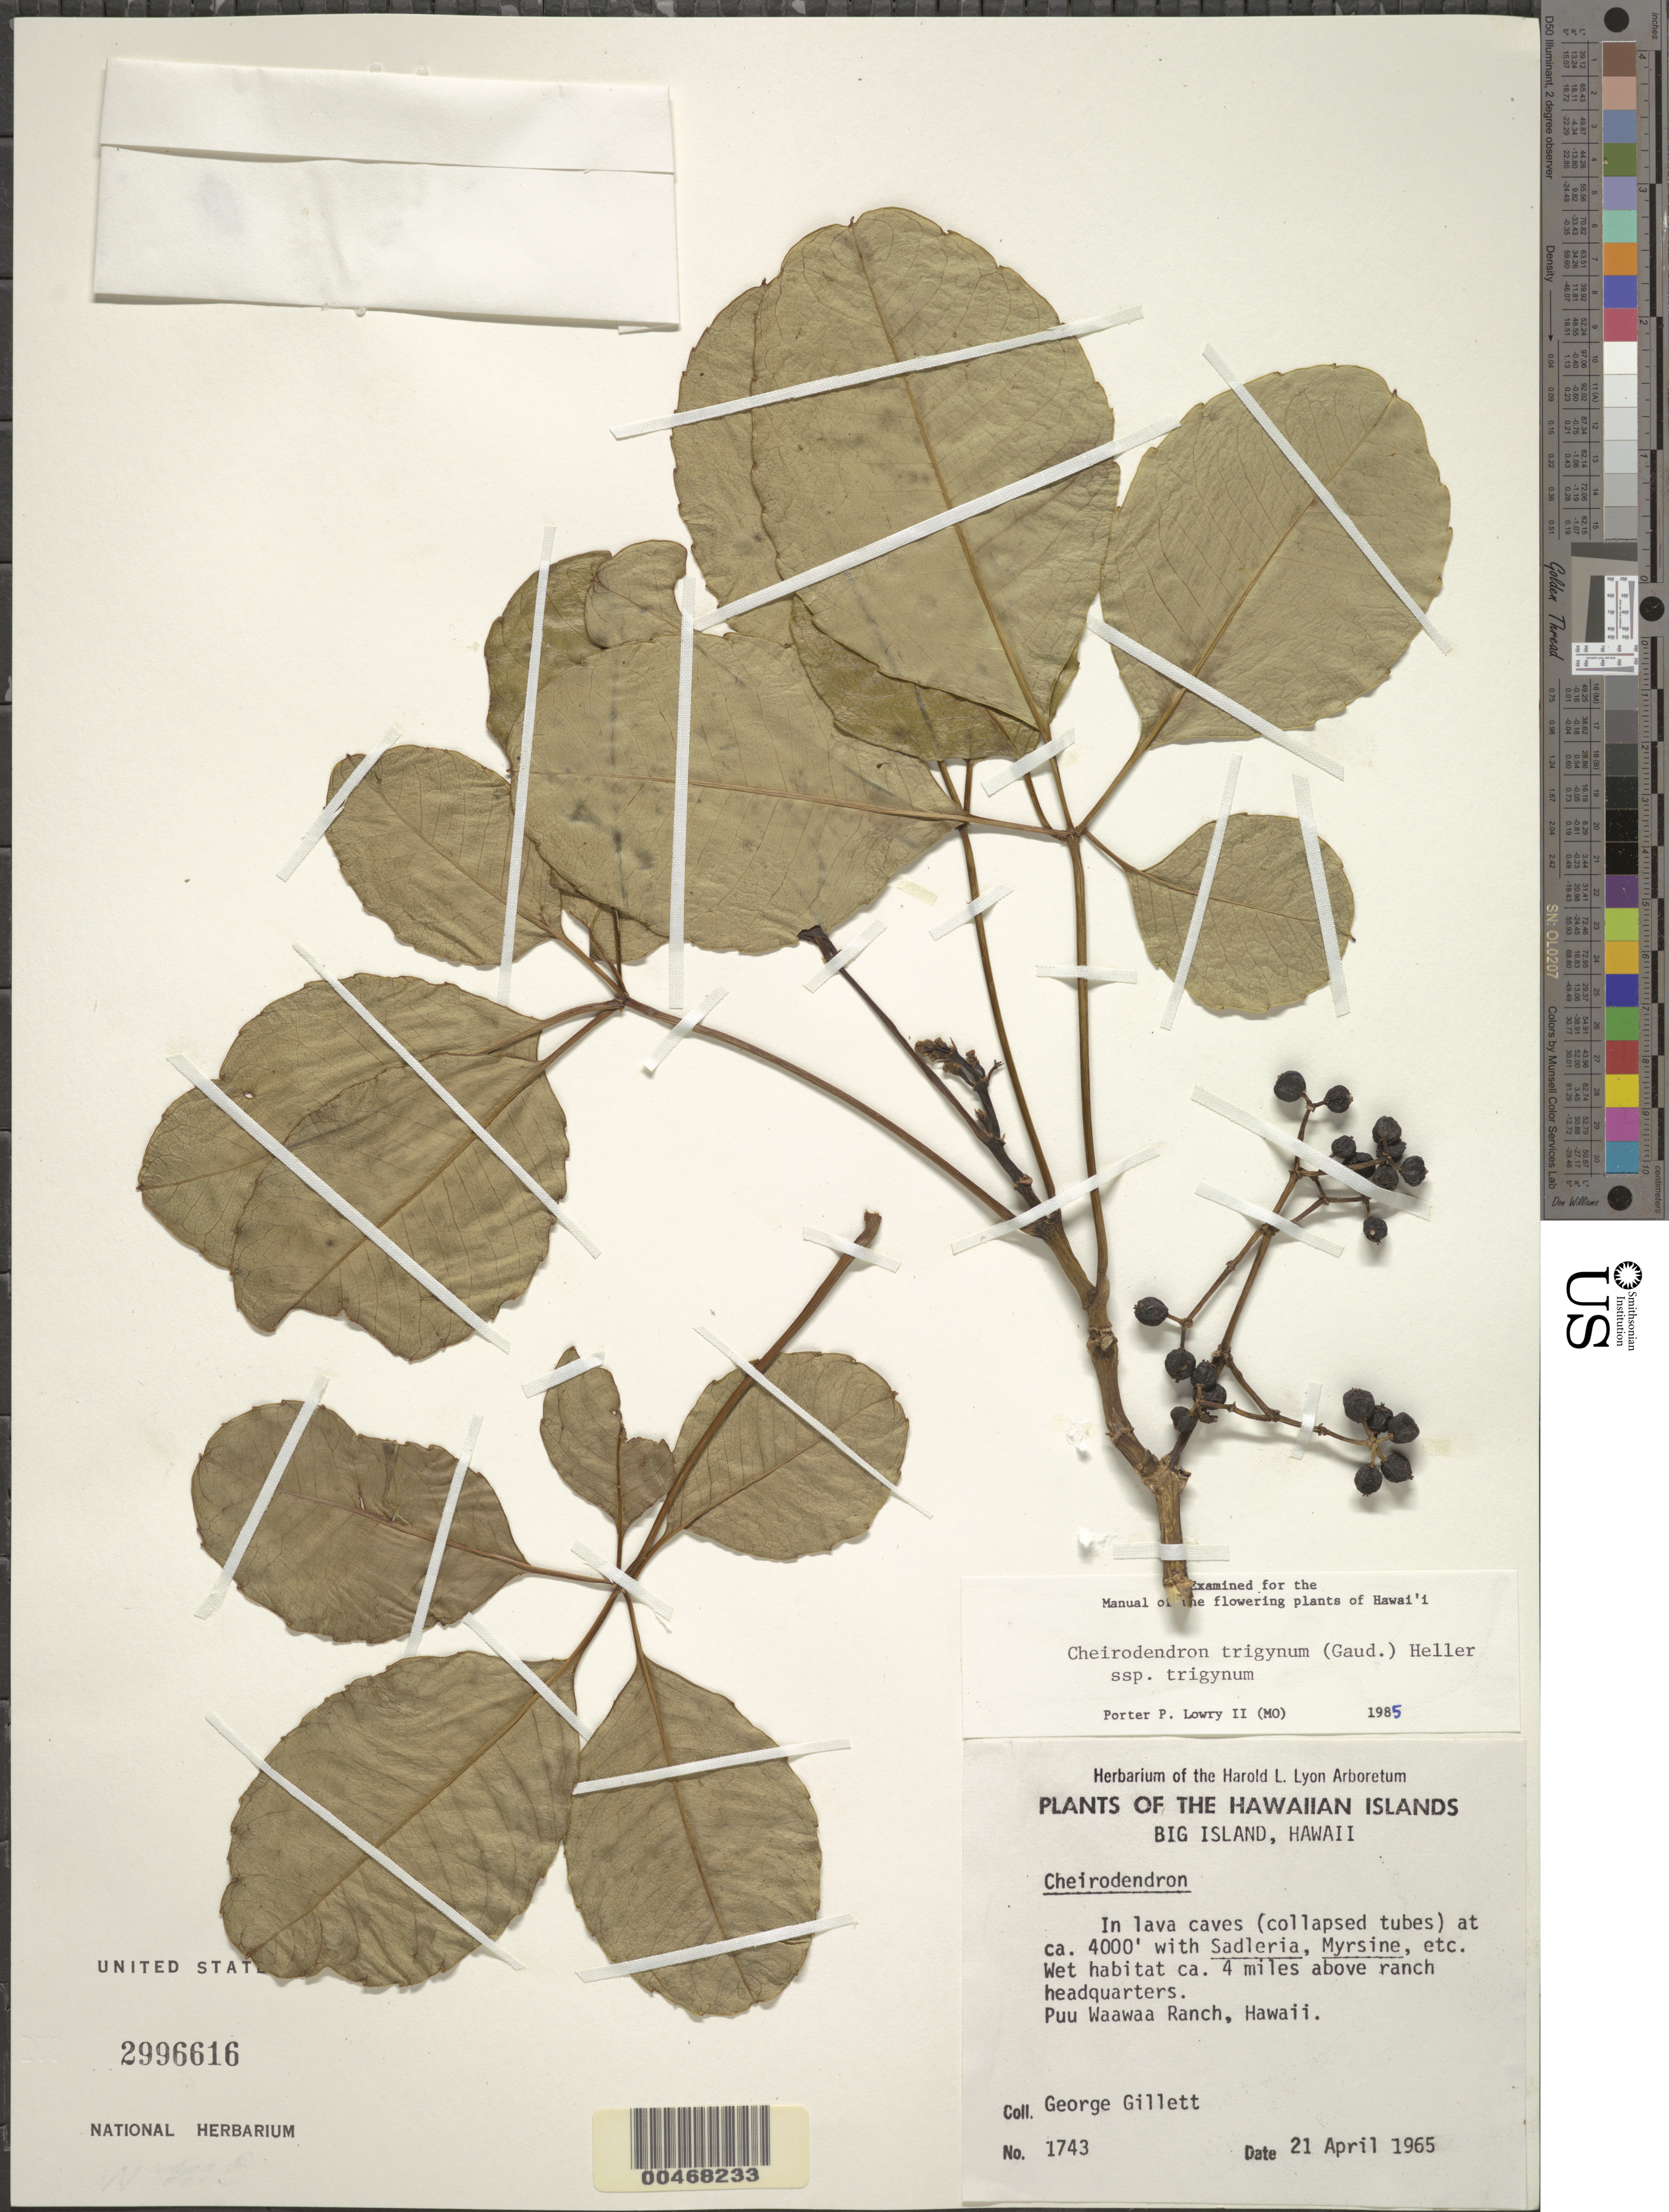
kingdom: Plantae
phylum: Tracheophyta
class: Magnoliopsida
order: Apiales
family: Araliaceae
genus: Cheirodendron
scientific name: Cheirodendron trigynum subsp. trigynum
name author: (Gaudich.) A. Heller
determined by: Lowry, P. P., (MO), Missouri Botanical Garden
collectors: G. Gillett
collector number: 1743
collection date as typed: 21 Apr 1965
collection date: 1965-04-21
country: United States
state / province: Hawaii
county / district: Hawaii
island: Hawaii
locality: Big Island, Puu Waawaa Ranch, about 4 mi above ranch headquarters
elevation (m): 1219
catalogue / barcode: US 2996616